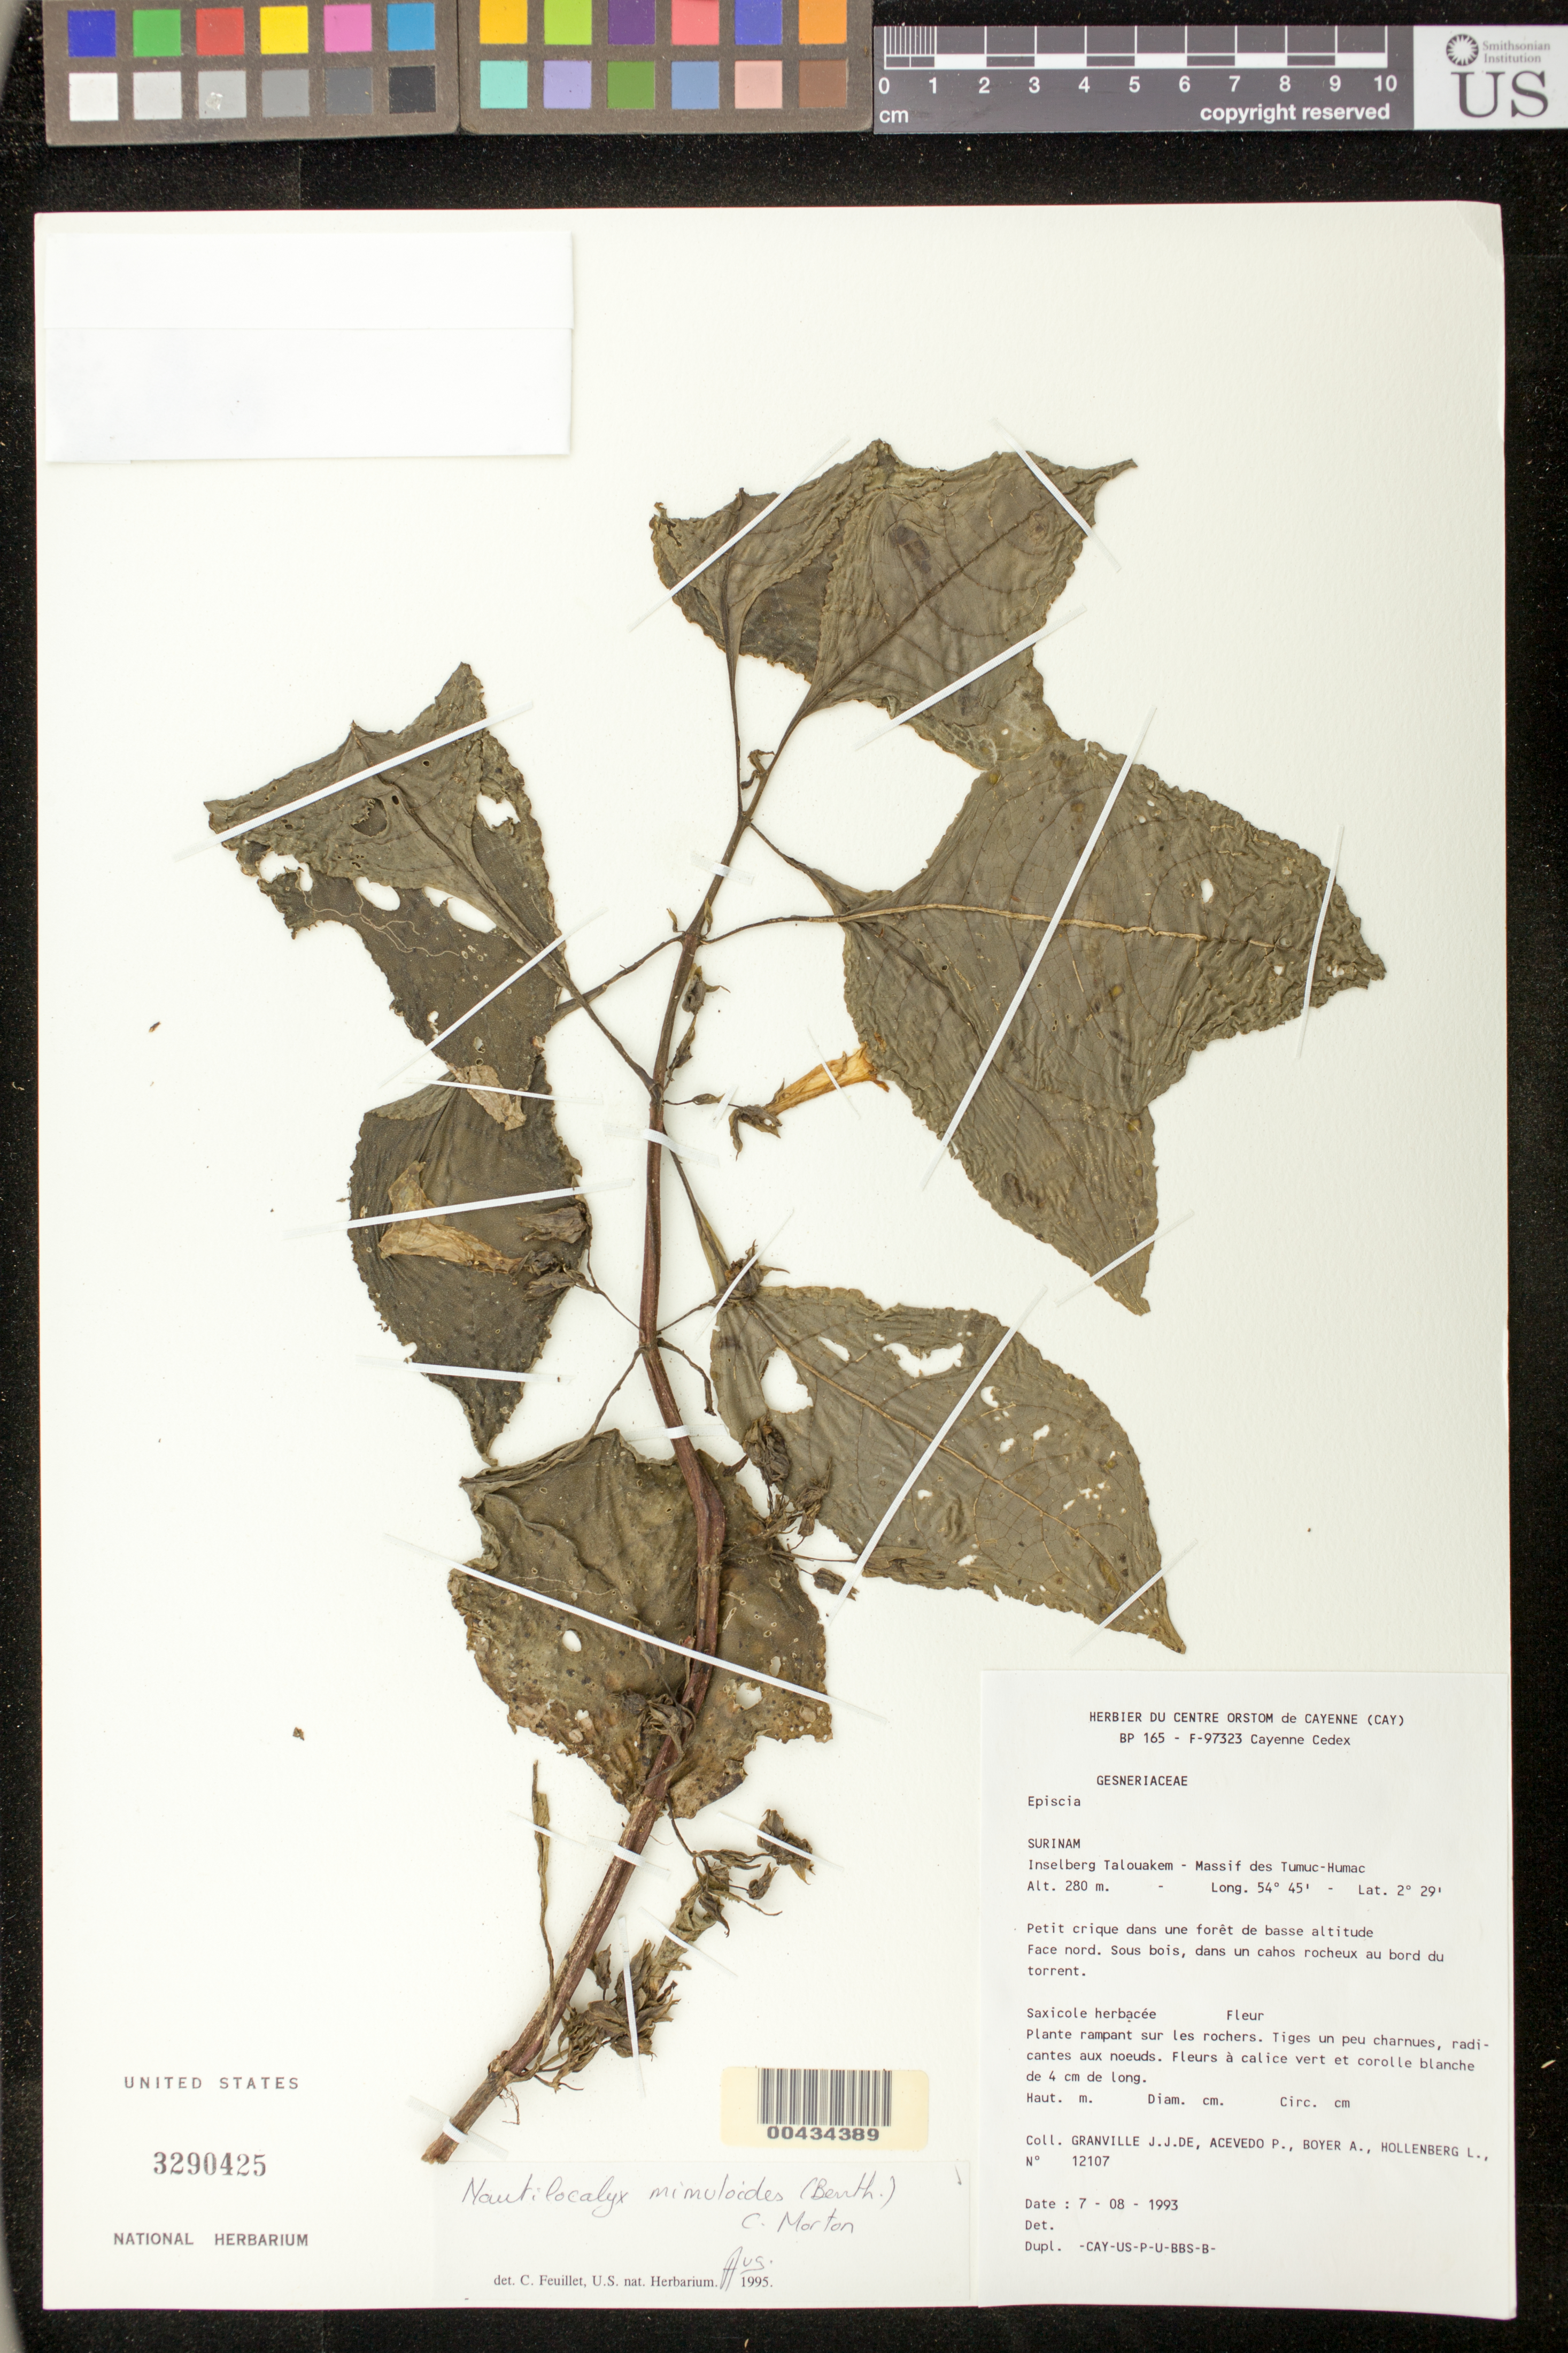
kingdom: Plantae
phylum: Tracheophyta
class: Magnoliopsida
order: Lamiales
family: Gesneriaceae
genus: Nautilocalyx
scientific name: Nautilocalyx mimuloides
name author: (Benth.) C.V. Morton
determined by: Feuillet, C.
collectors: J.-J. de Granville, P. Acevedo-Rodr., A. Boyer & L. Hollenberg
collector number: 12107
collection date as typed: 07 Aug 1993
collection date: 1993-08-07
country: Suriname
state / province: Sipaliwini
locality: Inselberg Talouakem - Massif des Tumuc-humac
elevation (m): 280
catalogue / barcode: US 3290425